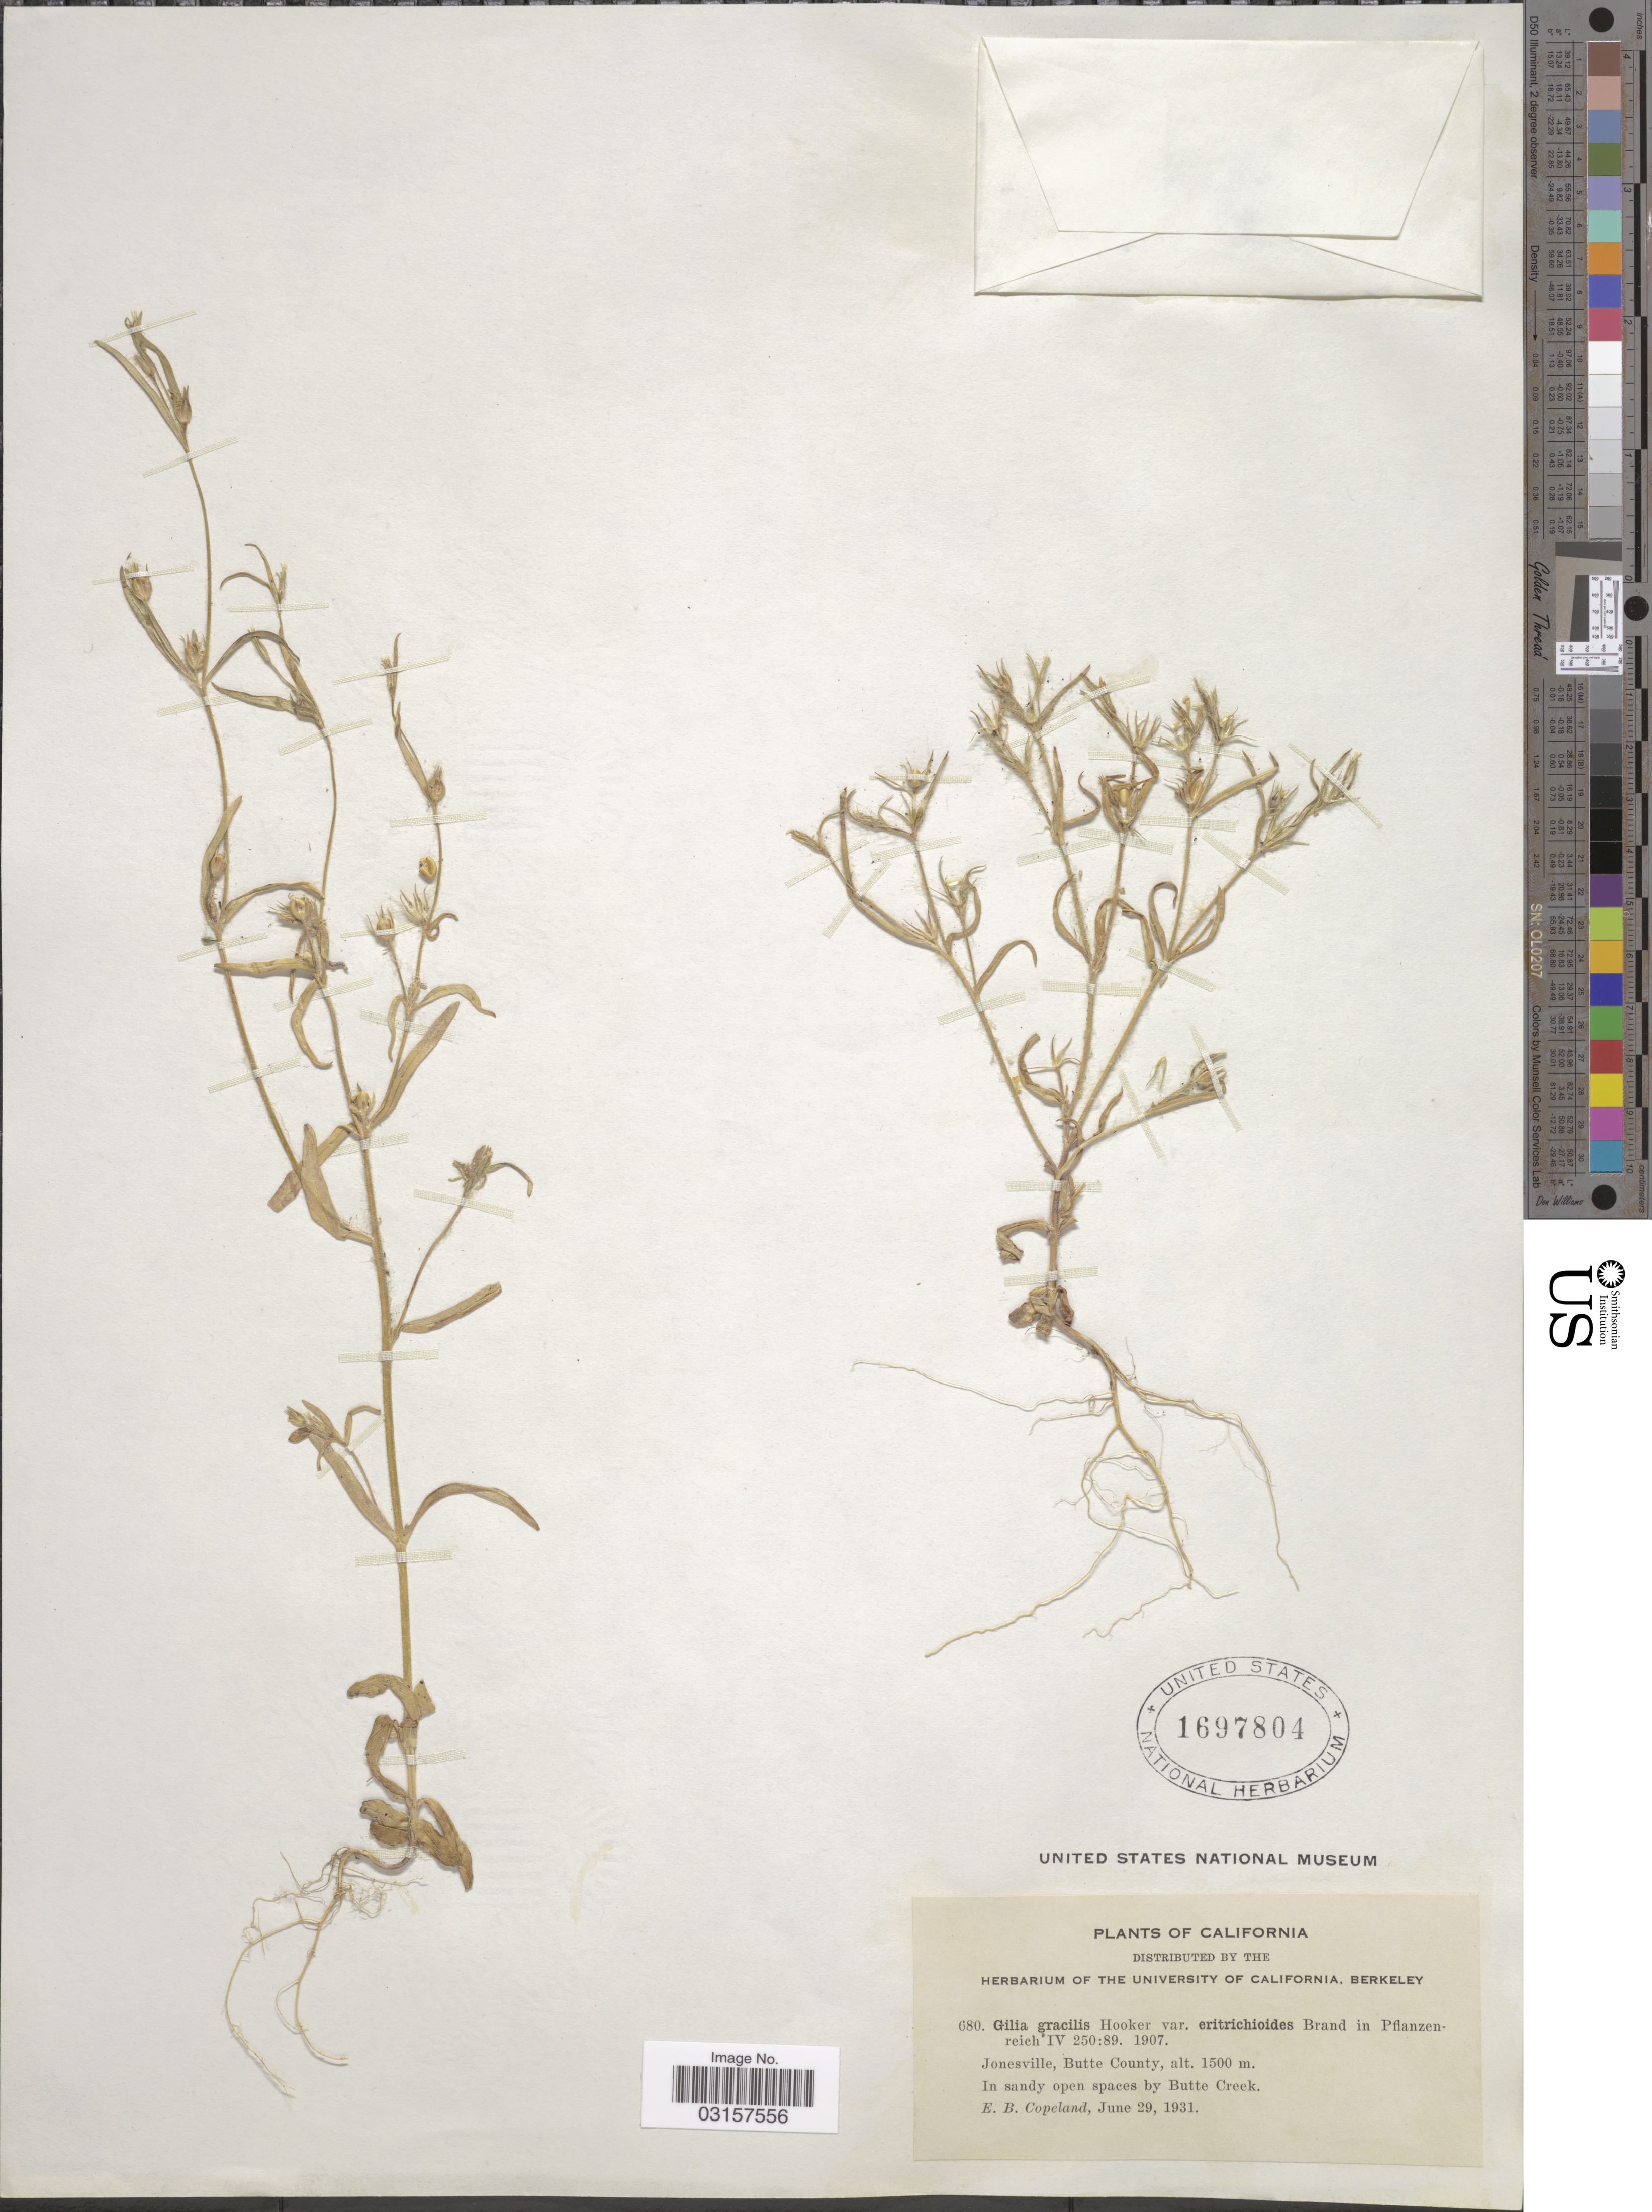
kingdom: Plantae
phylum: Tracheophyta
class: Magnoliopsida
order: Ericales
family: Polemoniaceae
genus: Microsteris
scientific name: Microsteris gracilis var. gracilis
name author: (Hook.) Greene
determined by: (US) Smithsonian Institution - National Museum of Natural History - Department of Botany (UNITED STATES)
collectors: E. B. Copeland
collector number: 680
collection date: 1931-06-29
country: United States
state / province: California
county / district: Butte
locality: Jonesville, Butte County, In sandy open spaces by Butte Creek.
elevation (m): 1500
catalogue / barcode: US 1697804